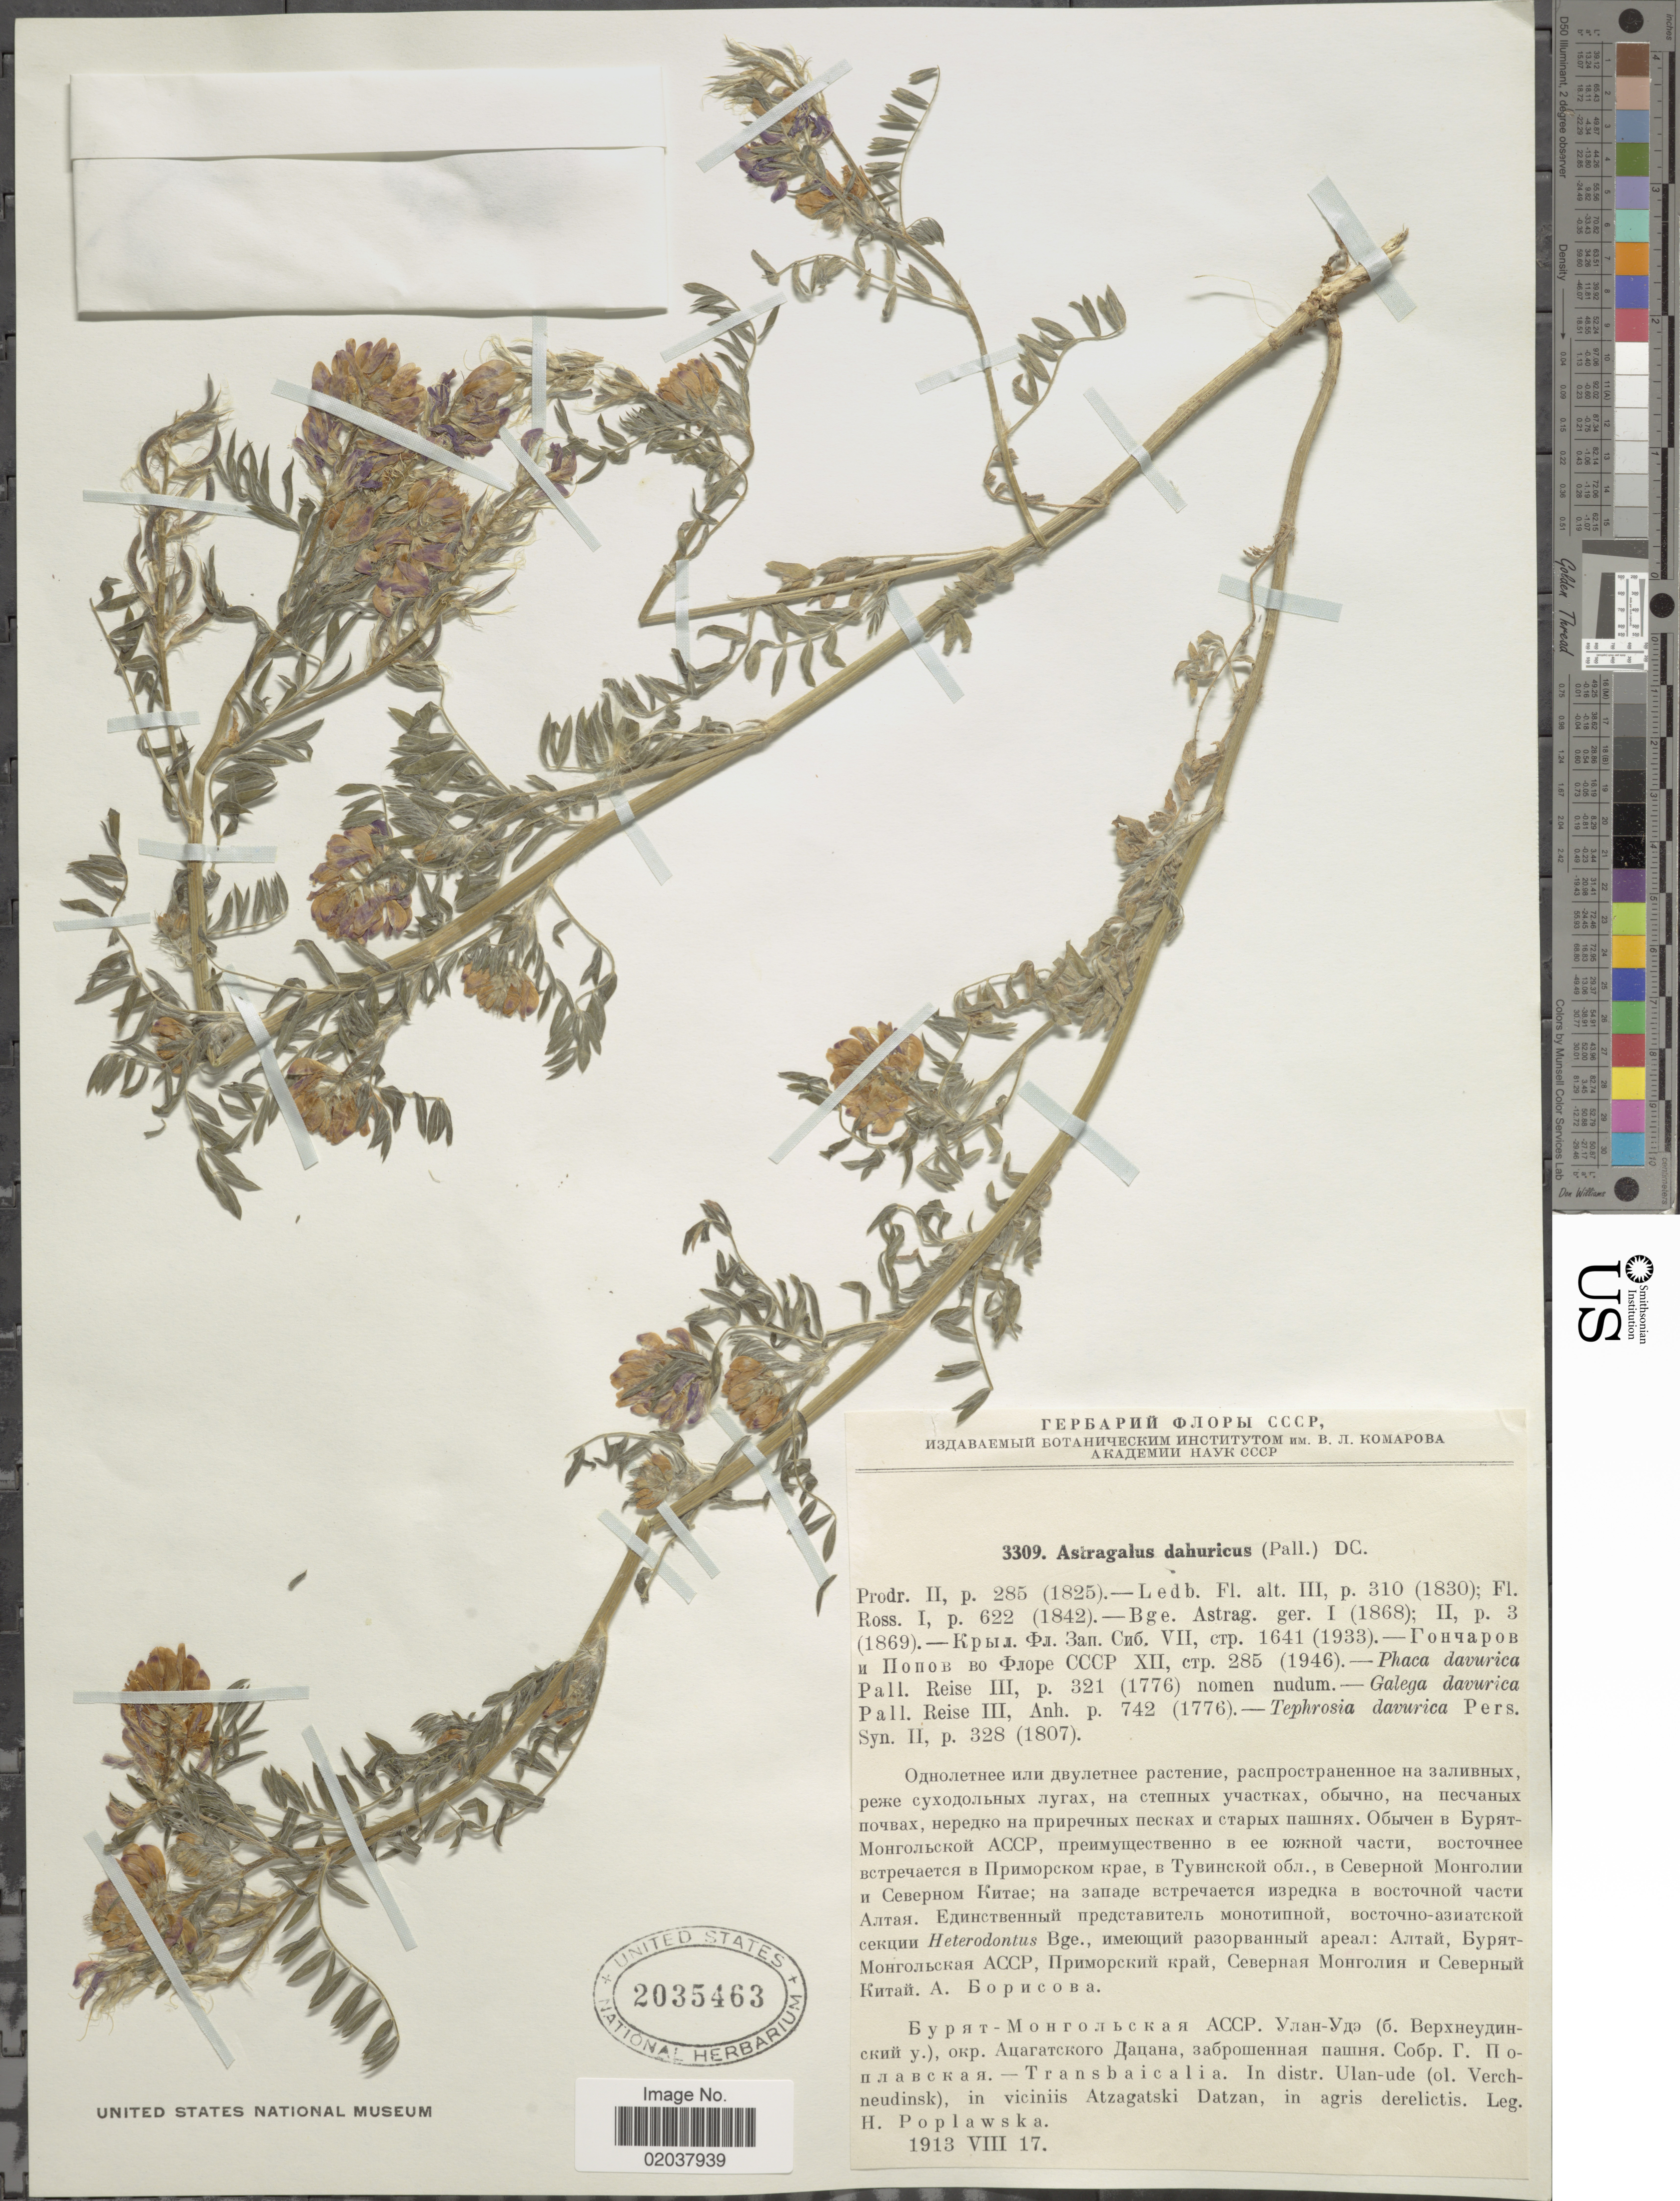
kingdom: Plantae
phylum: Tracheophyta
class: Magnoliopsida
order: Fabales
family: Fabaceae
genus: Astragalus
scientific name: Astragalus dahuricus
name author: (Pall.) DC.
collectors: H. Poplawska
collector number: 3309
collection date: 1913-08-17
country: Russian Federation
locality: Transbaicalia. In distr. Ulan-ude (ol. Verchneudinsk), in viciniis Atzagatski Datzan, in agris derelictis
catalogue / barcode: US 2035463